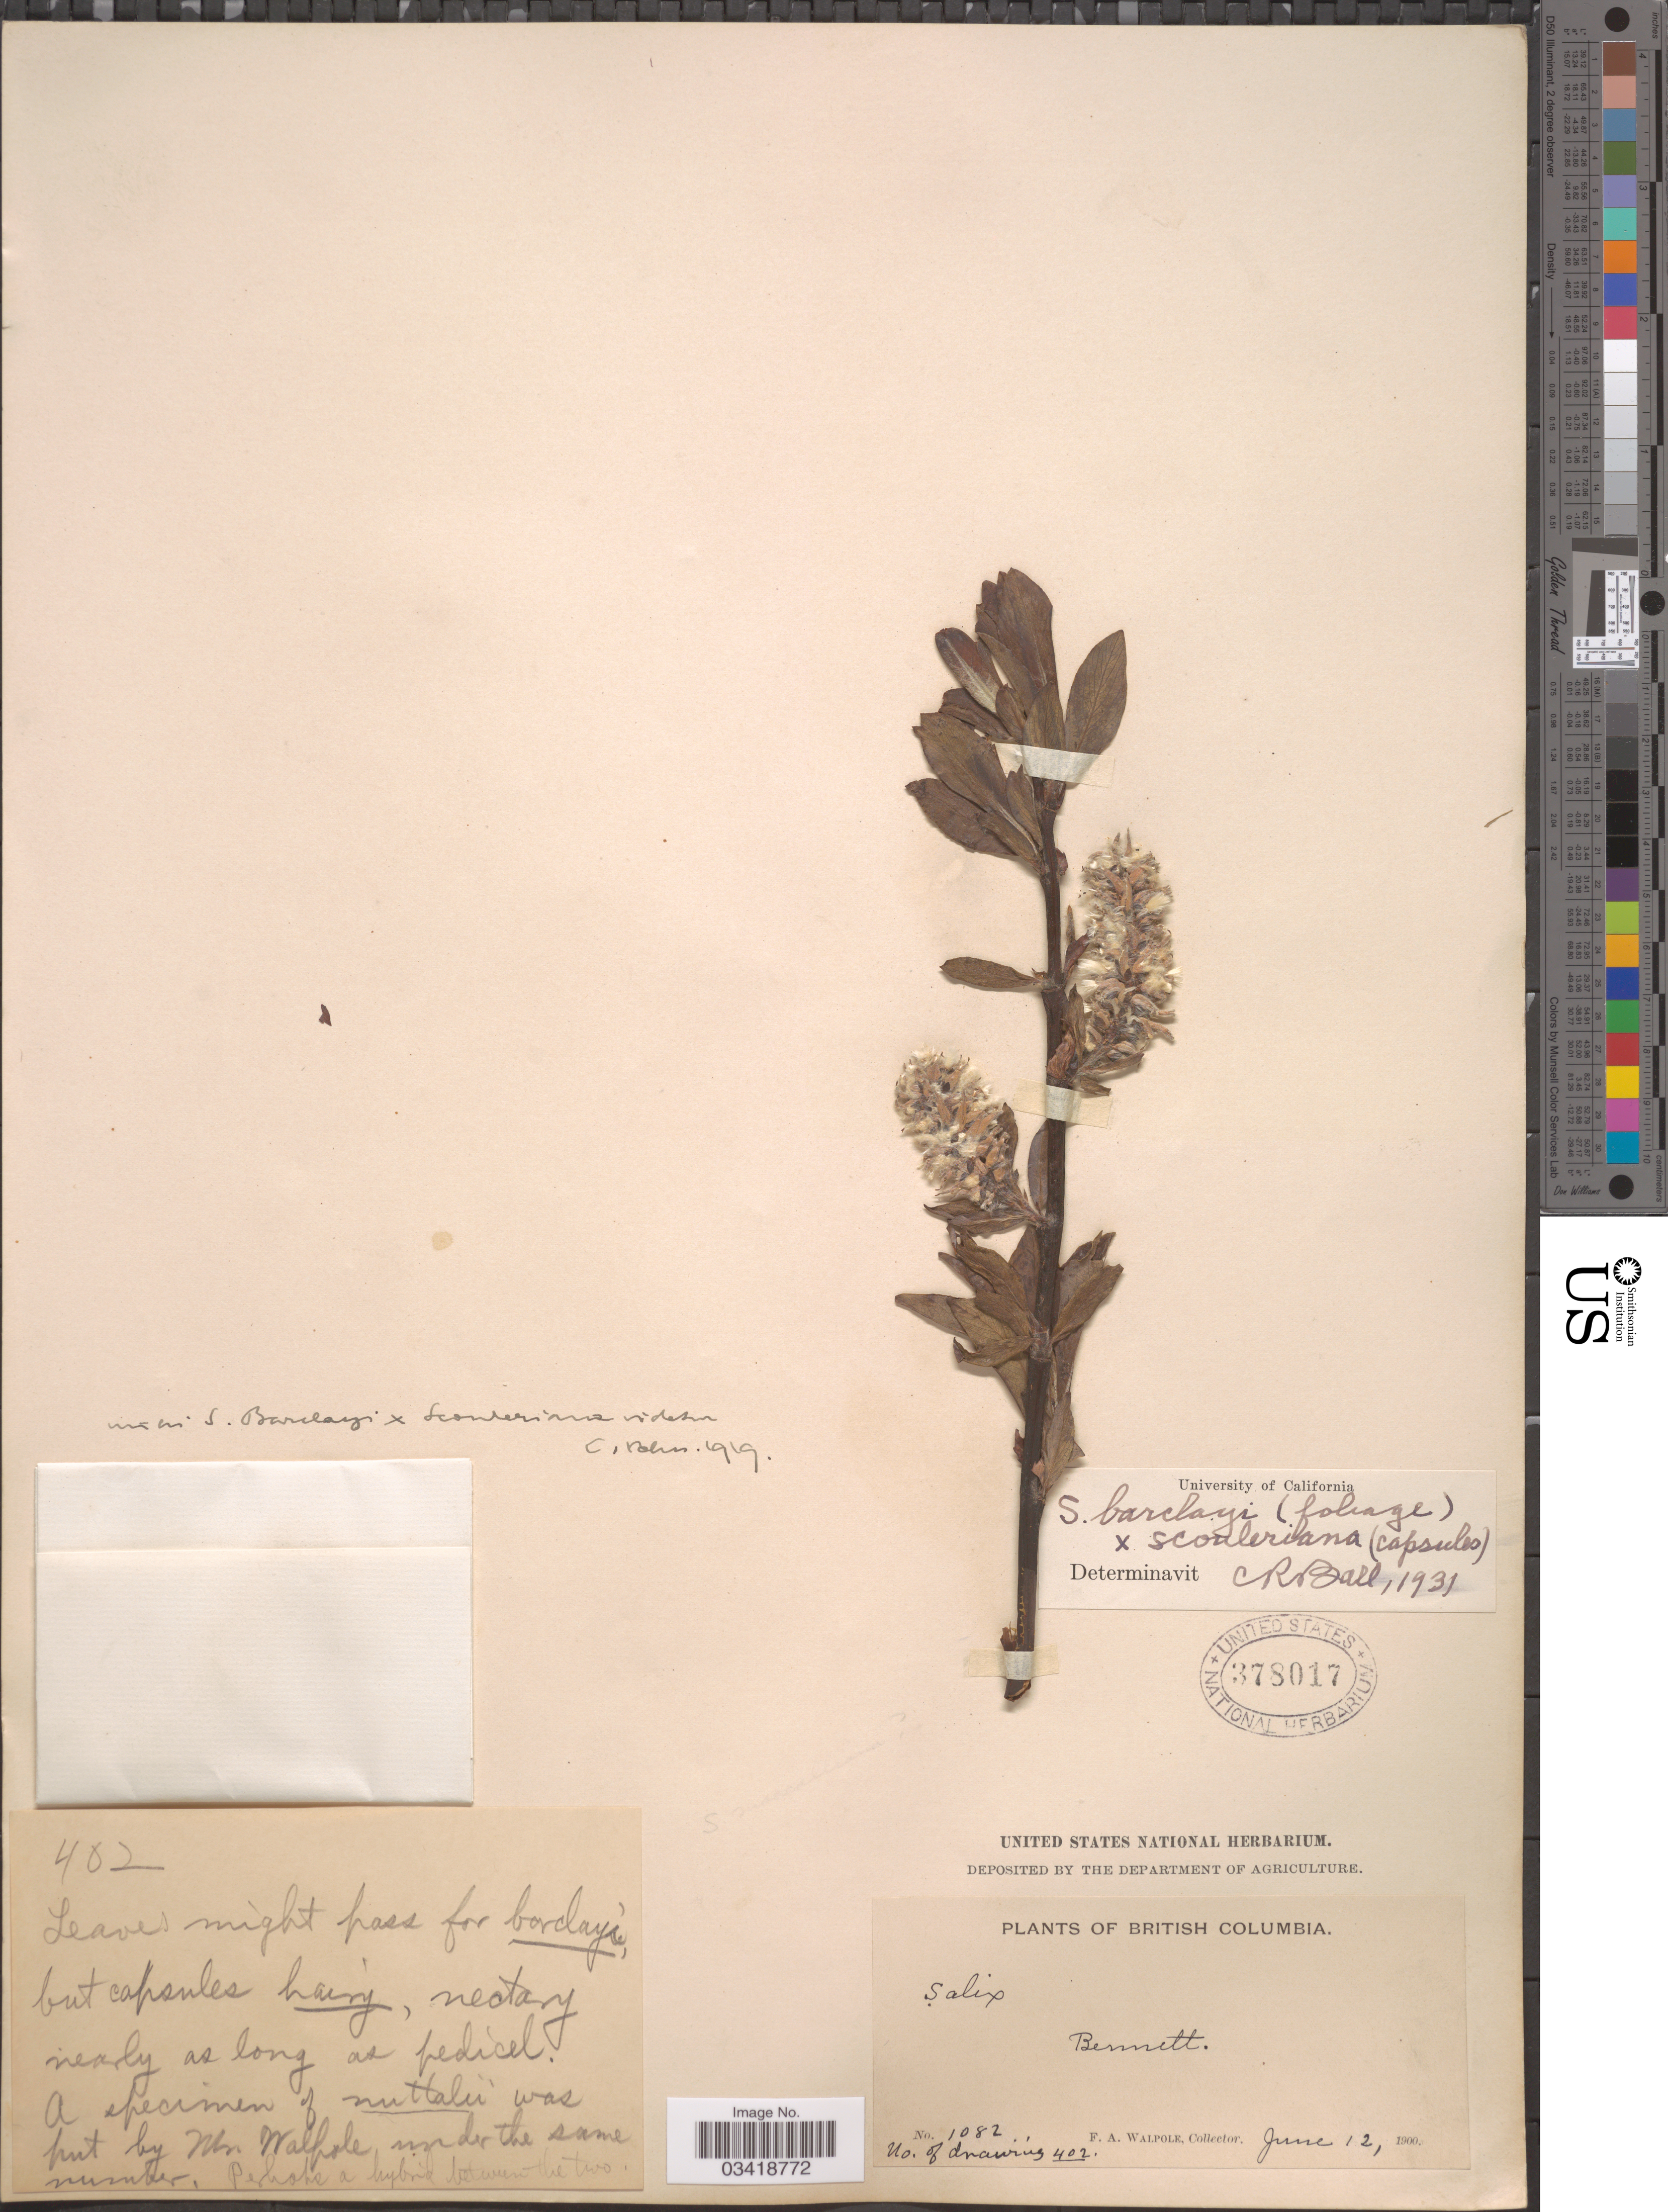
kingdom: Plantae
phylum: Tracheophyta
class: Magnoliopsida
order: Malpighiales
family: Salicaceae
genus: Salix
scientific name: Salix barclayi x S. scouleriana Barratt ex Hook.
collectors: F. Walpole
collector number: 1082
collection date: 1900-06-12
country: Canada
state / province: British Columbia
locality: Bennett.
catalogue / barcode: US 378017